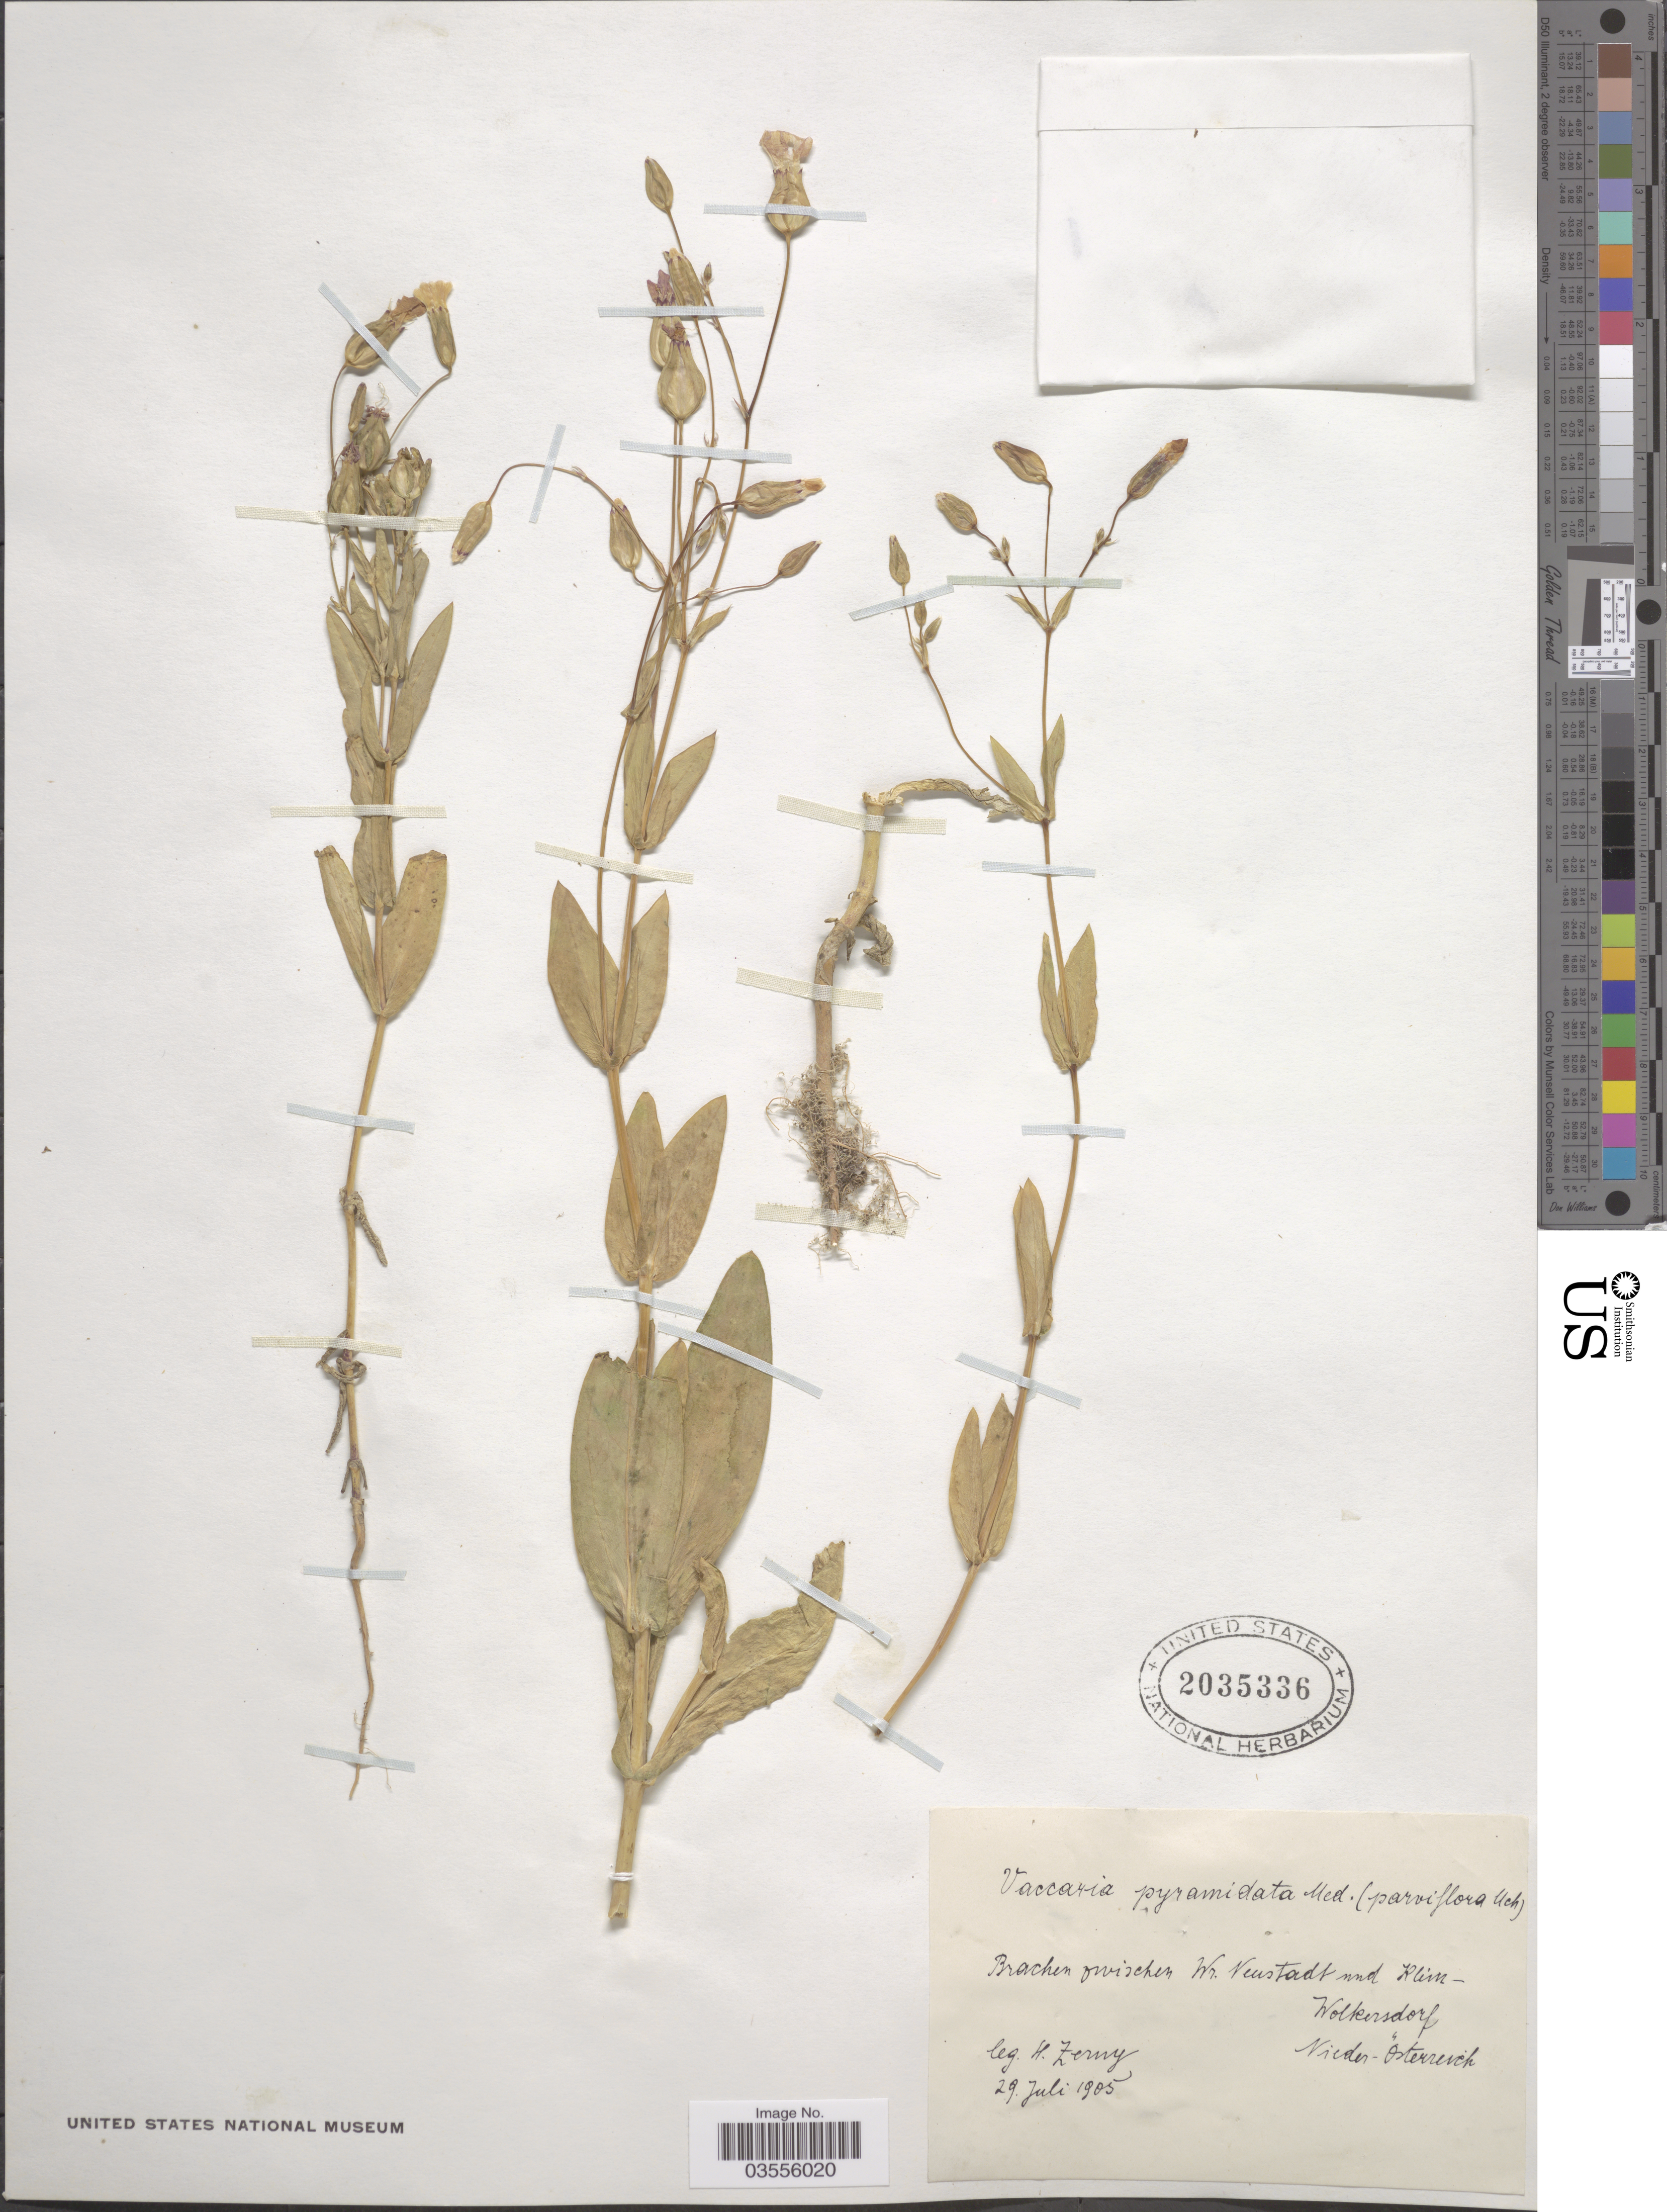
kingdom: Plantae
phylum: Tracheophyta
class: Magnoliopsida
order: Caryophyllales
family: Caryophyllaceae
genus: Gypsophila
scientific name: Gypsophila vaccaria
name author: (L.) Sm.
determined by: Strong, M. T., (US), Smithsonian Institution - National Museum of Natural History (UNITED STATES)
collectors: H. Zerny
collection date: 1905-07-29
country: Austria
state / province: Niederosterreich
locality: Brachen zwischen Wr. Neustadt und Klim-Wolkersdorf.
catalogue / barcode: US 2035336